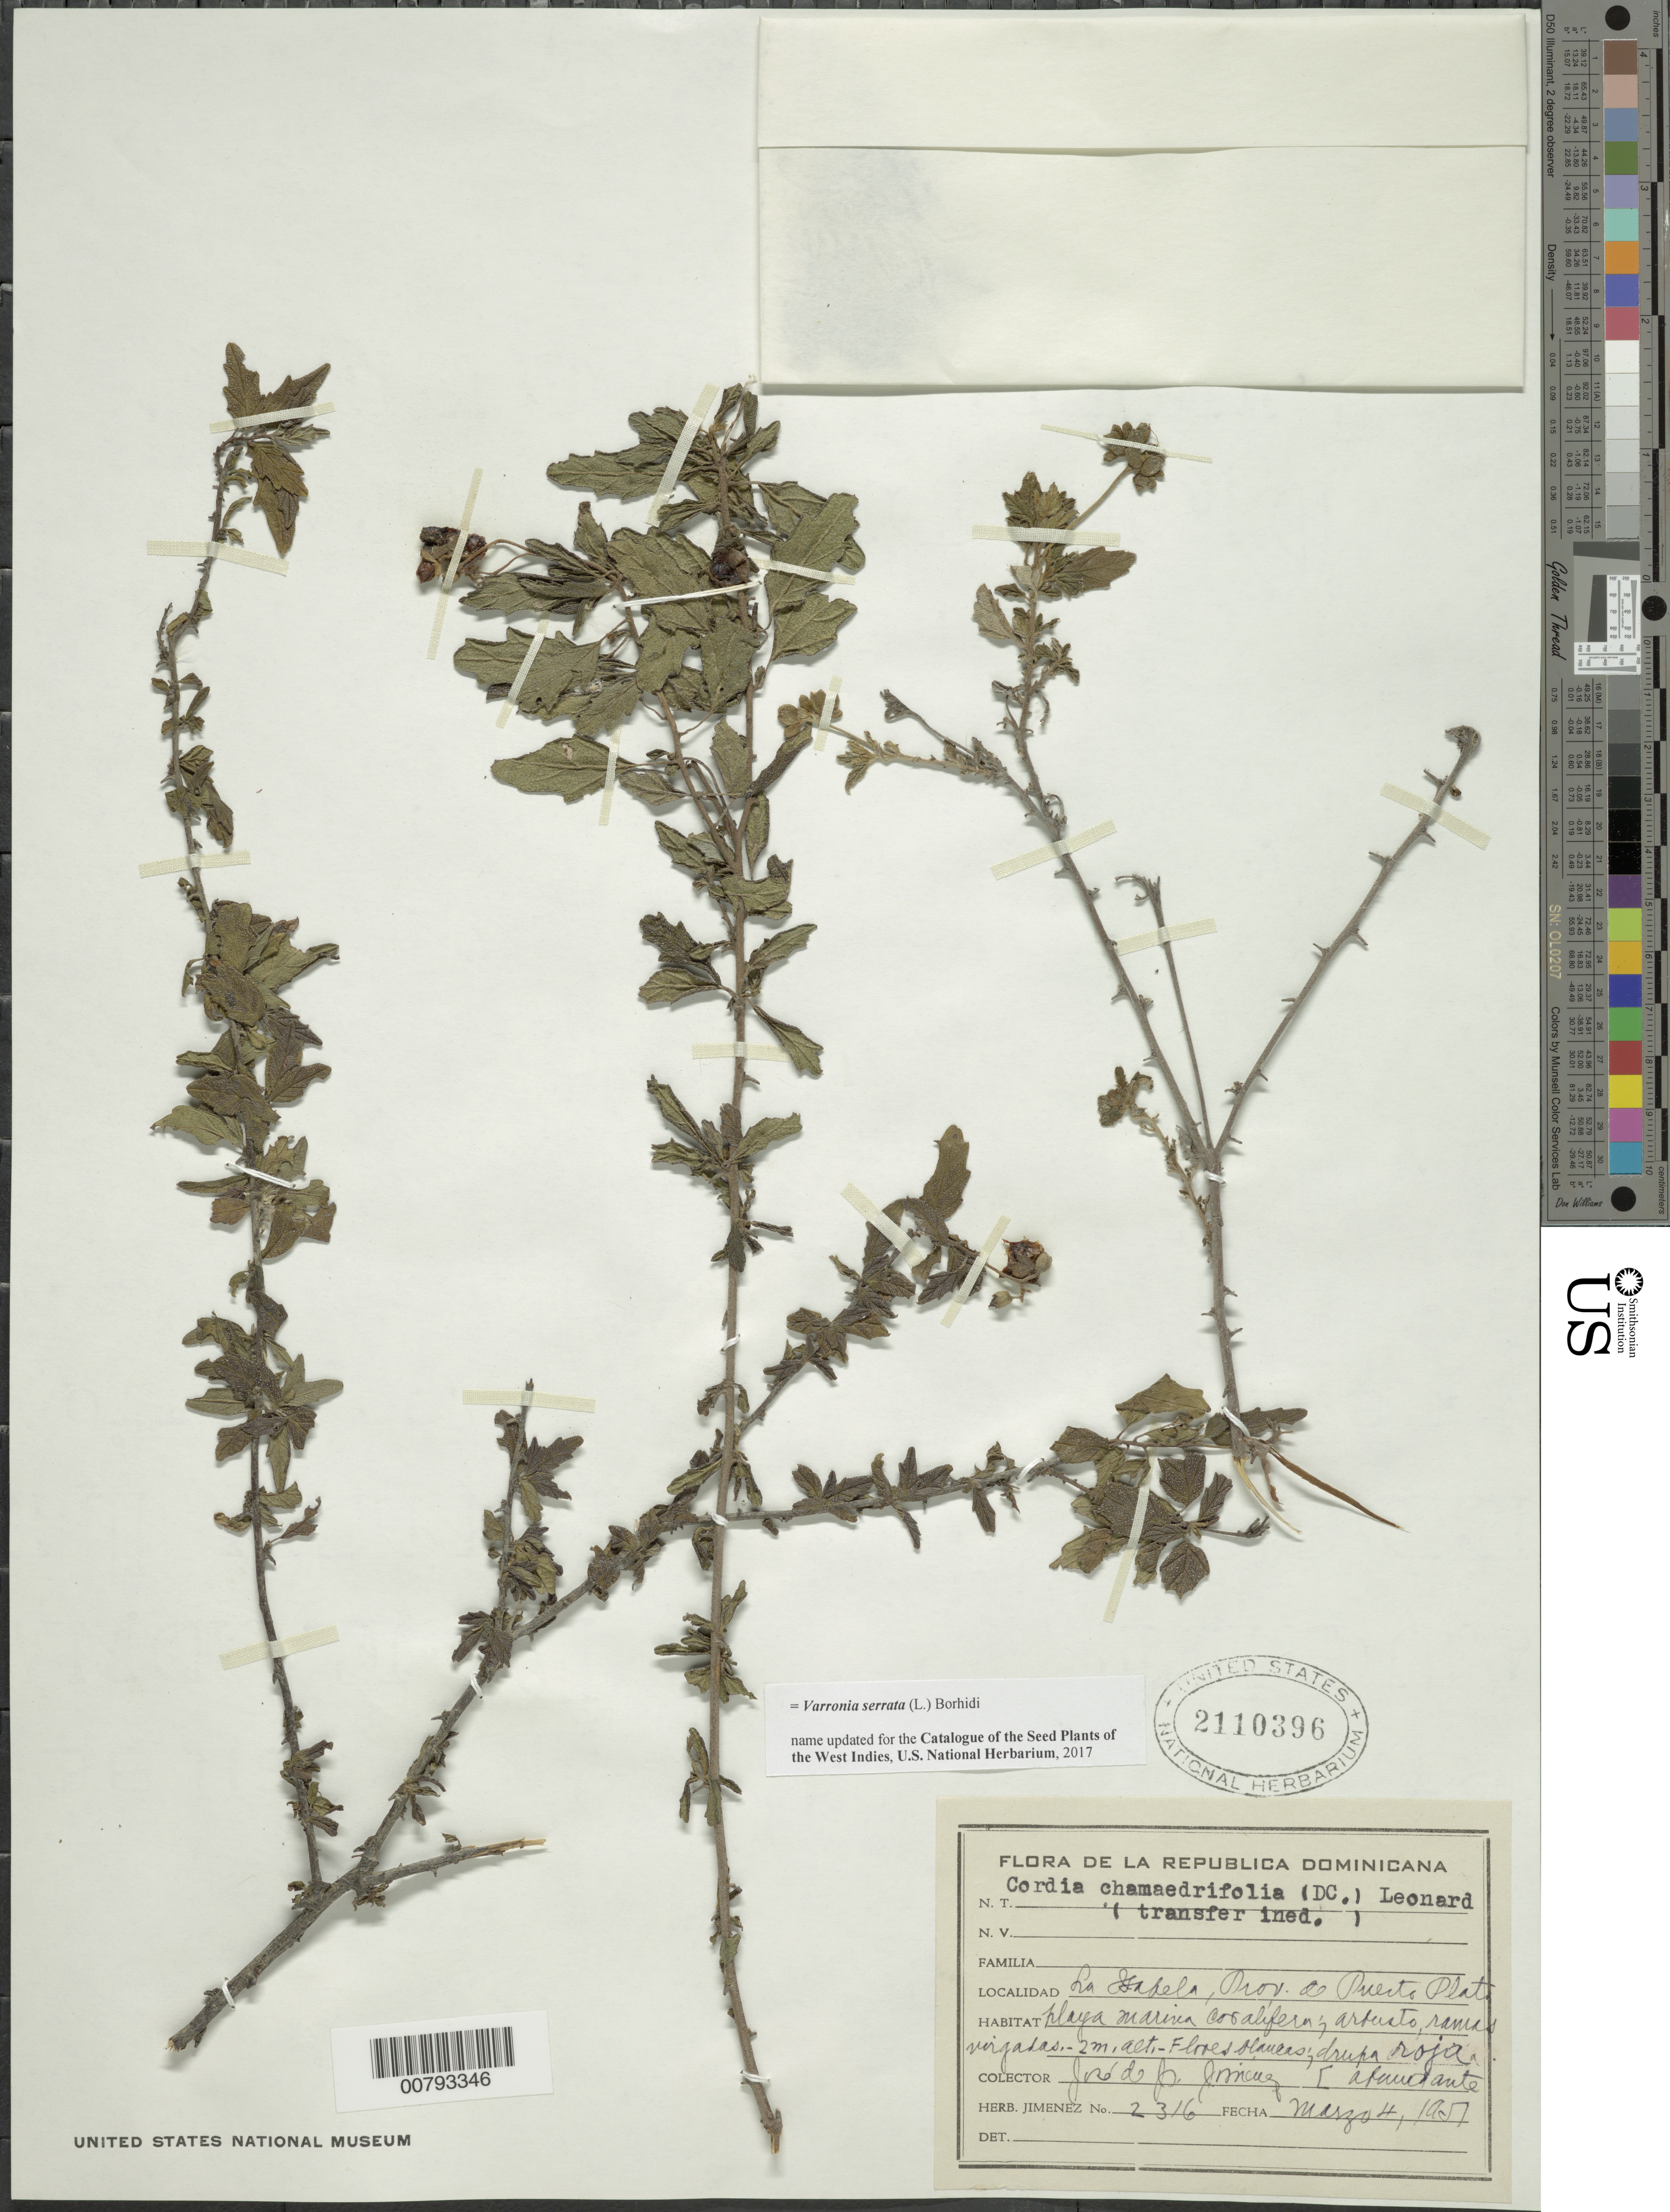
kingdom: Plantae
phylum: Tracheophyta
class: Magnoliopsida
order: Boraginales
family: Cordiaceae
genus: Varronia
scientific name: Varronia serrata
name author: (L.) Borhidi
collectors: J. J. Jiménez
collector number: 2316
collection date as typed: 04 Mar 1951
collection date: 1951-03-04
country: Dominican Republic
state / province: Puerto Plata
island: Hispaniola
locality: La Isabela.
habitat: Coraliferous marine beach.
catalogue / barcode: US 2110396